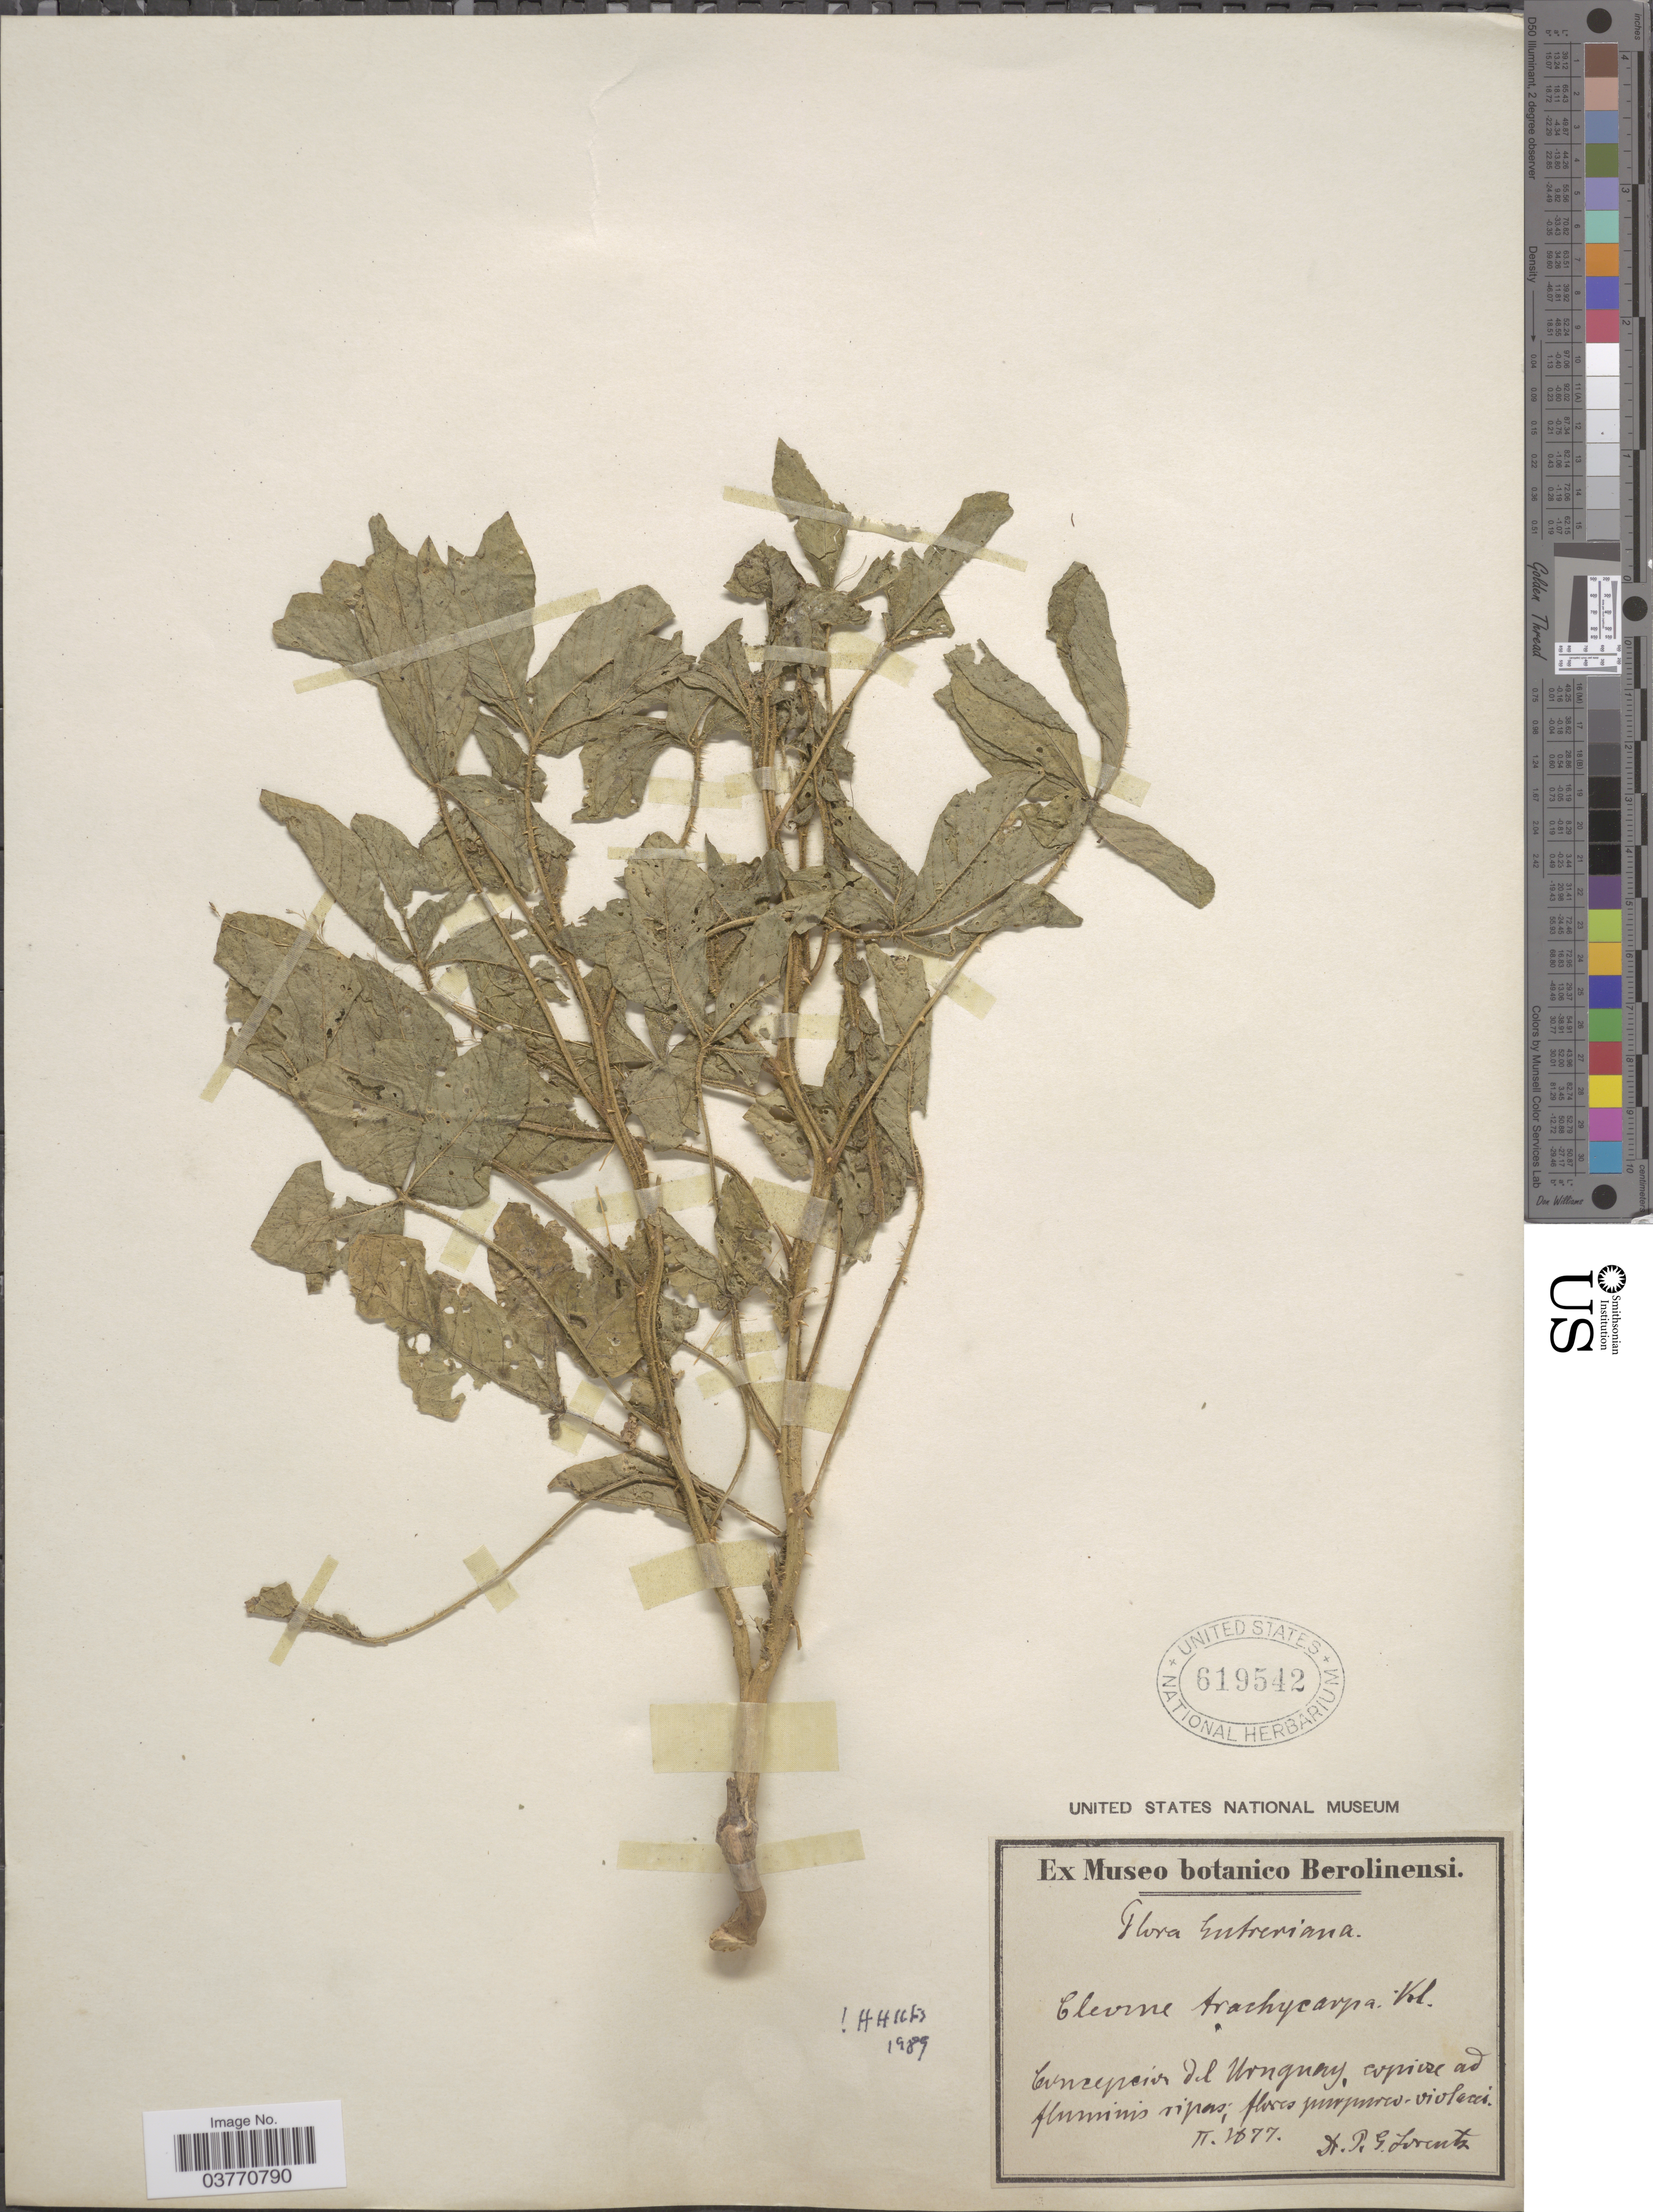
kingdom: Plantae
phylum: Tracheophyta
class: Magnoliopsida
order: Brassicales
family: Cleomaceae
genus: Tarenaya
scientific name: Tarenaya trachycarpa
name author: (Klotzsch ex Eichler) Soares Neto & Roalson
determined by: Strong, M. T., (US), Smithsonian Institution - National Museum of Natural History (UNITED STATES)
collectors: P. G. Lorentz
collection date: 1877-02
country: Uruguay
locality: Entreriana. Concepcion del Uruguay.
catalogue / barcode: US 619542